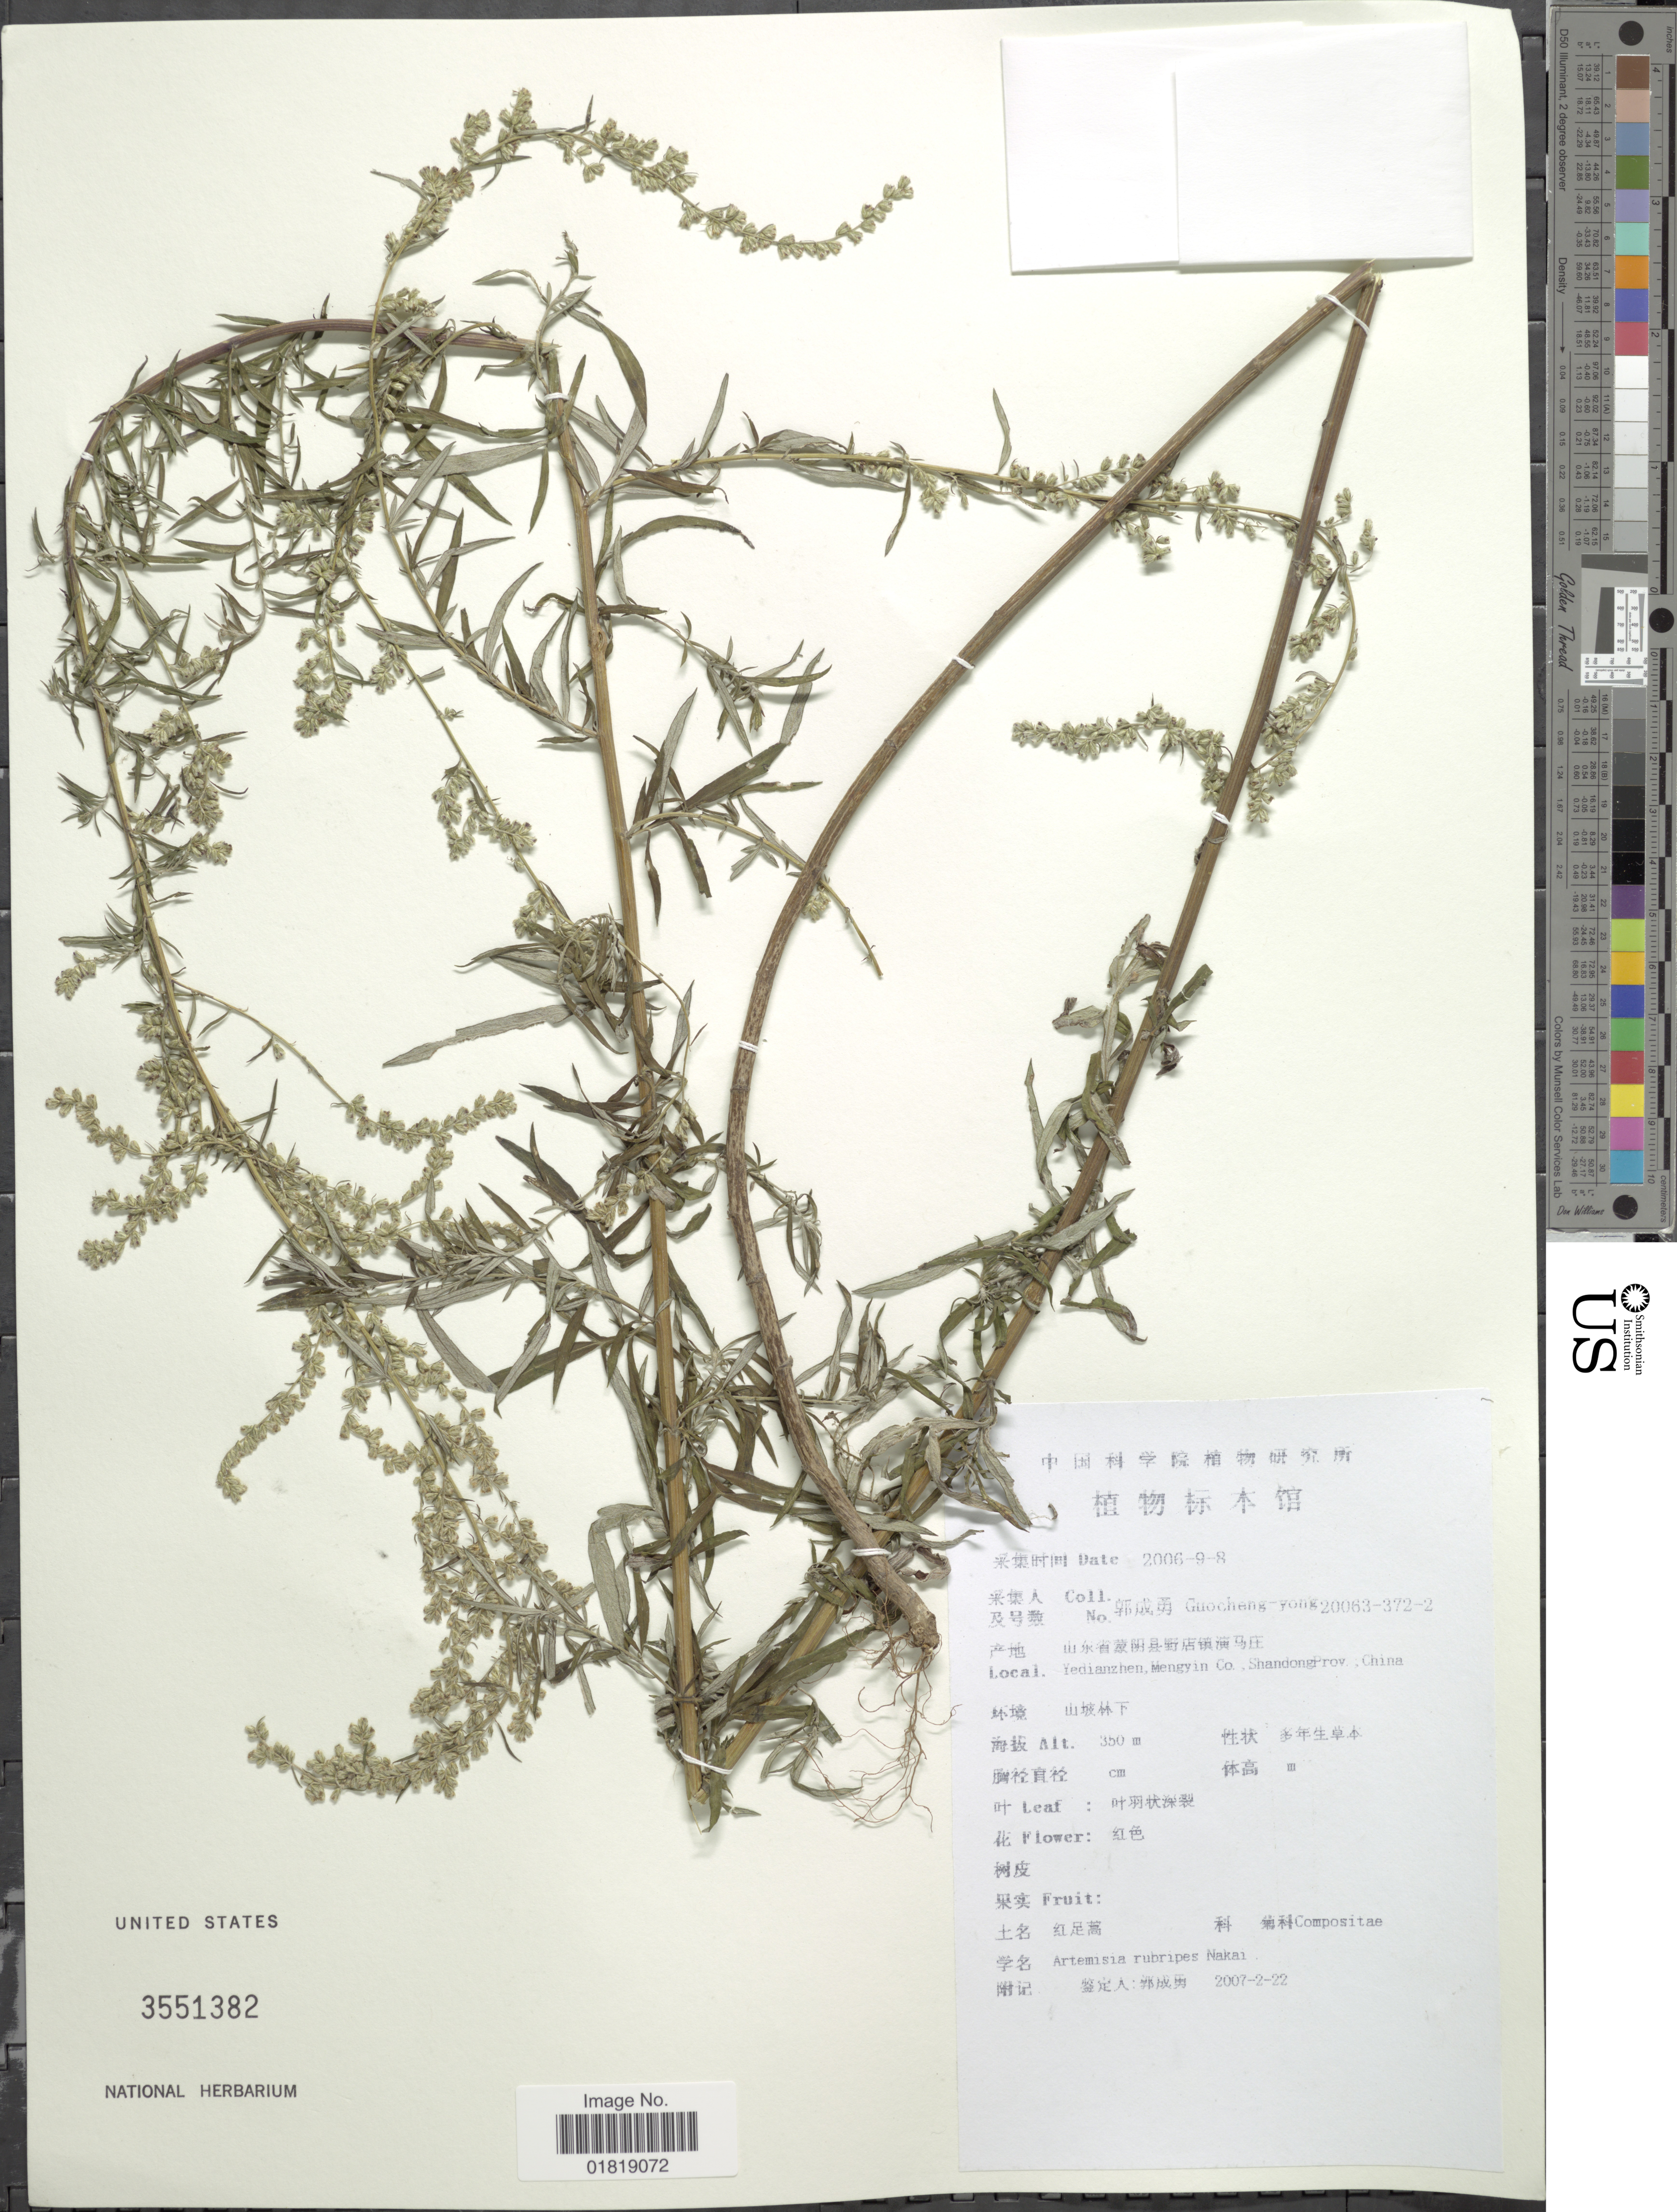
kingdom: Plantae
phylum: Tracheophyta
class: Magnoliopsida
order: Asterales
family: Asteraceae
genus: Artemisia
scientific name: Artemisia rubripes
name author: Nakai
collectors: Guo cheng-yong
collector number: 20063-372-2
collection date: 2006-09-08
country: China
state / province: Shandong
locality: Yedianzhen, Mengyin Co.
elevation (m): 350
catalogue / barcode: US 3551382